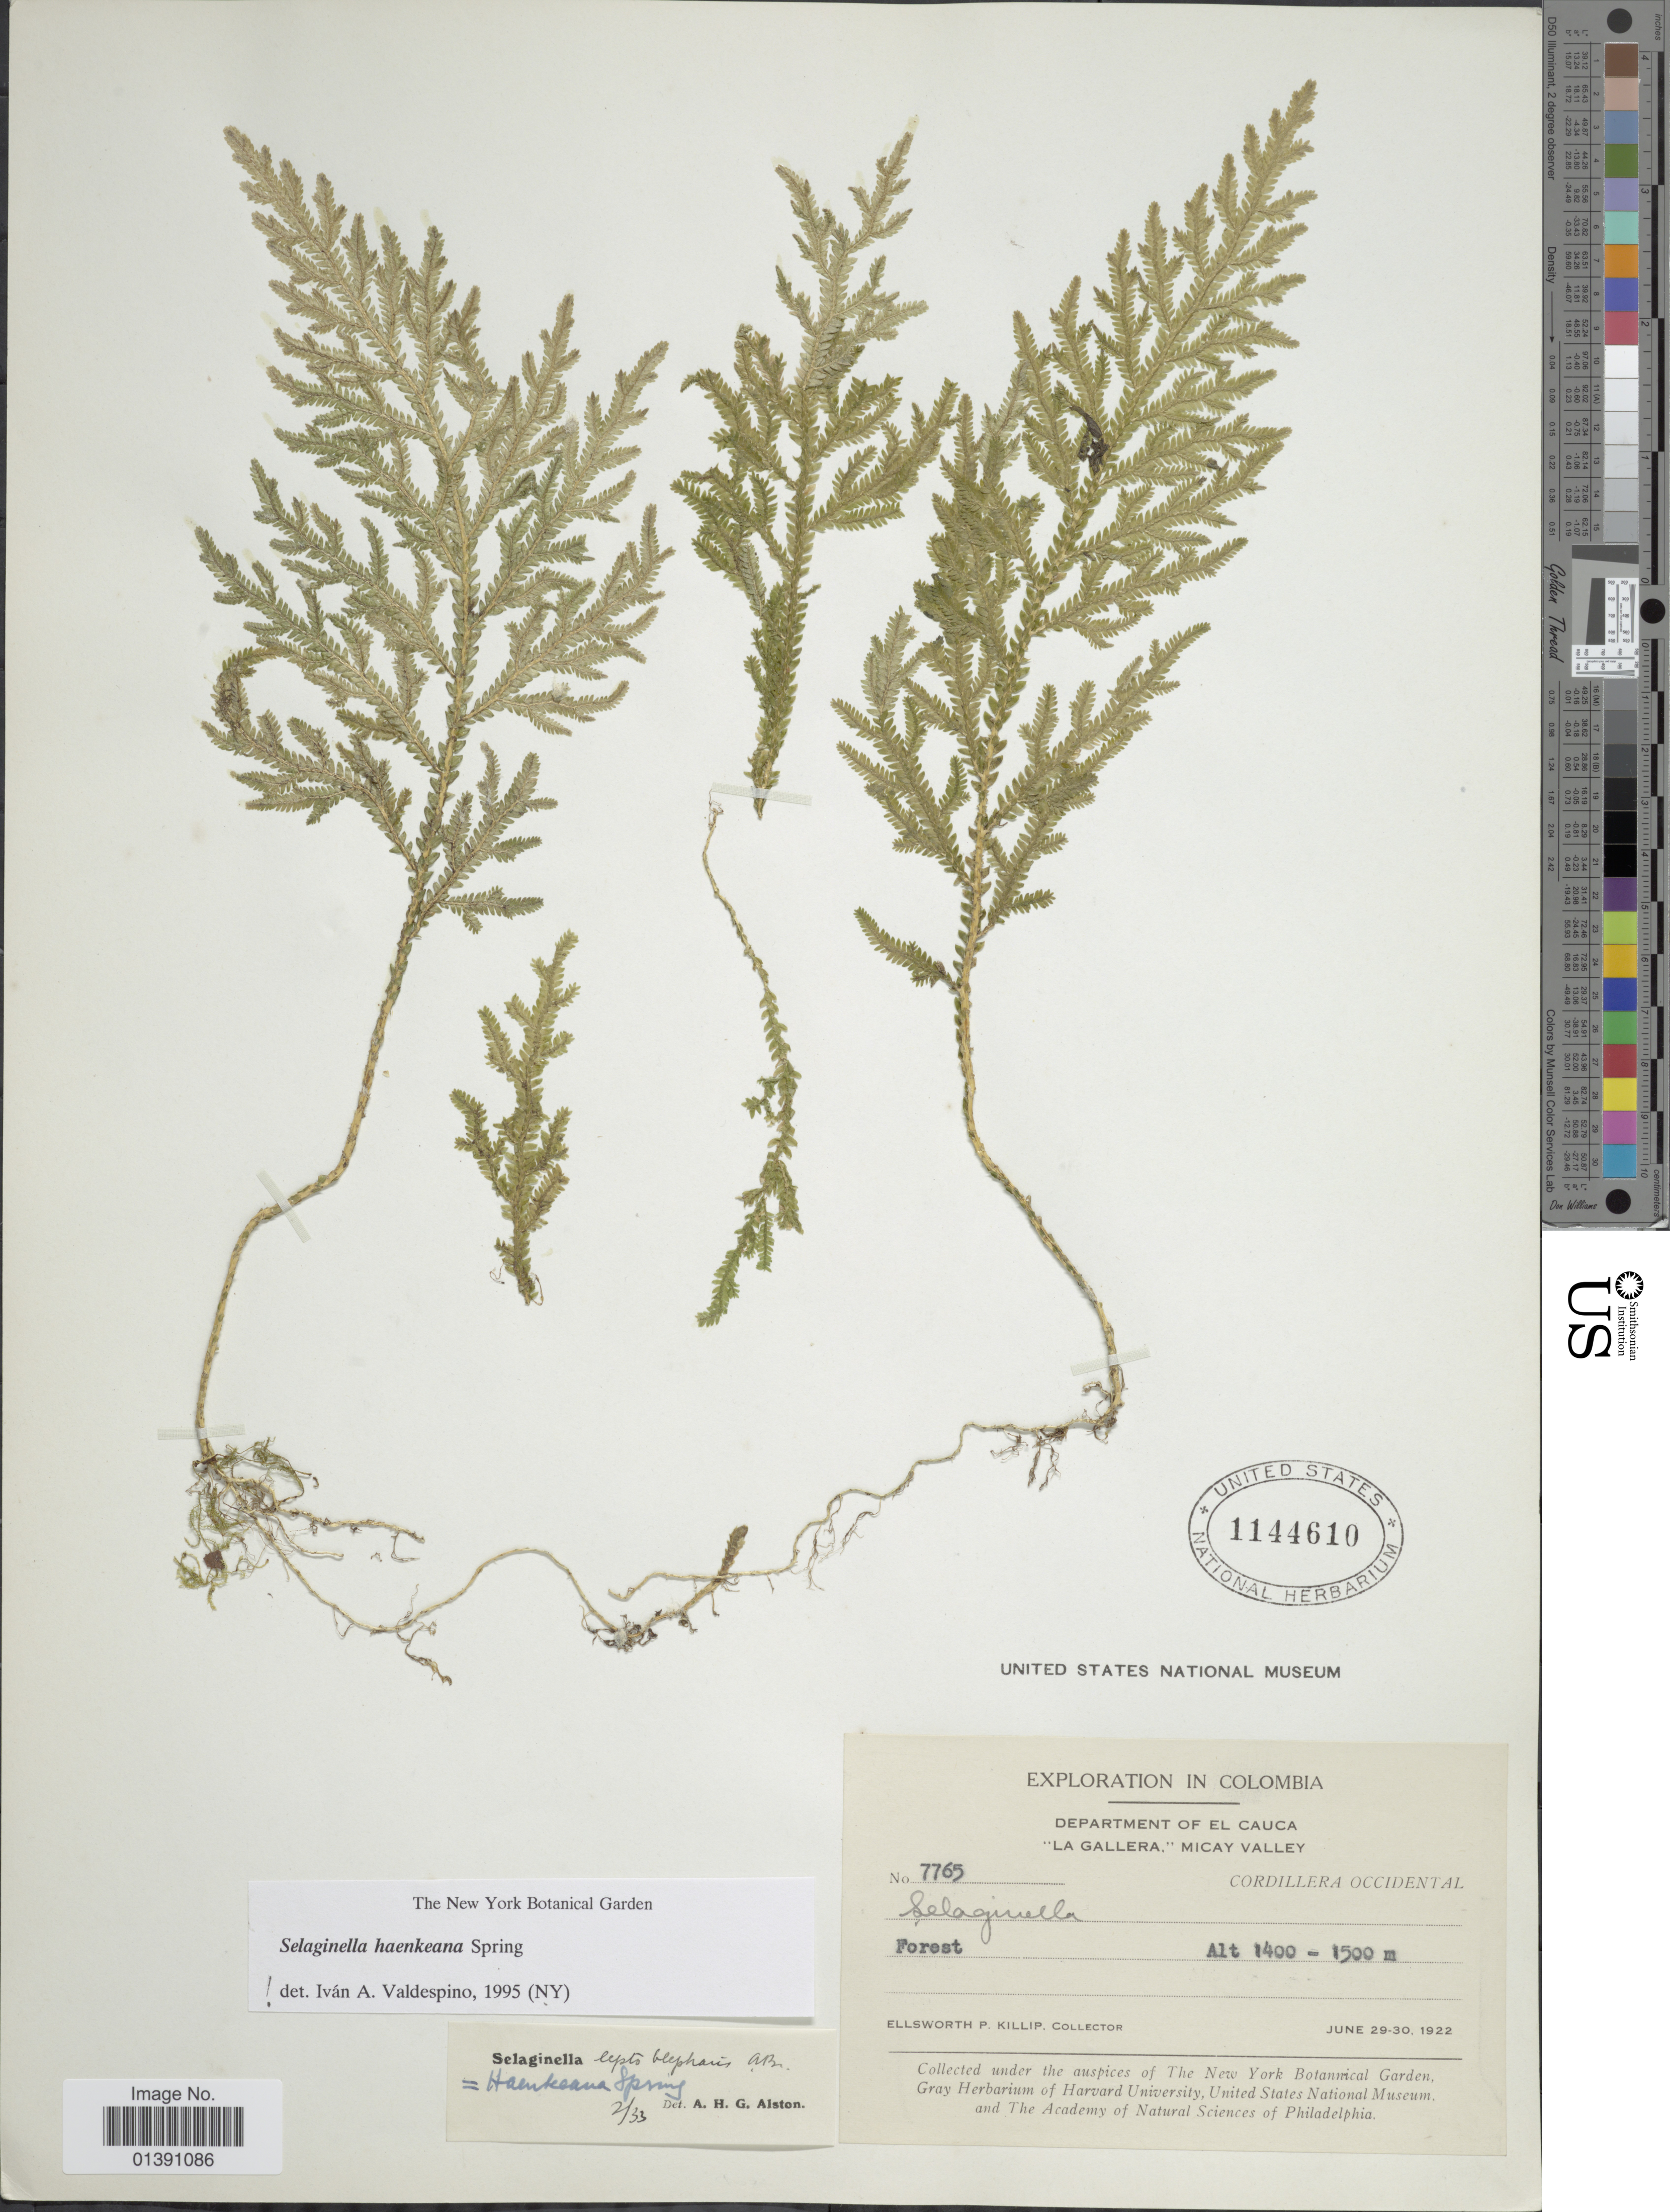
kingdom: Plantae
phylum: Tracheophyta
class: Lycopodiopsida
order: Selaginellales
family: Selaginellaceae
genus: Selaginella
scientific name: Selaginella haenkeana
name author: Spring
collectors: E. P. Killip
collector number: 7765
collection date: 1922-06-29/1922-06-30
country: Colombia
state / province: Cauca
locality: Department of El cauca 'La Gallera' Micay Valley, Cordillera Occidental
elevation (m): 1400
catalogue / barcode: US 1144610